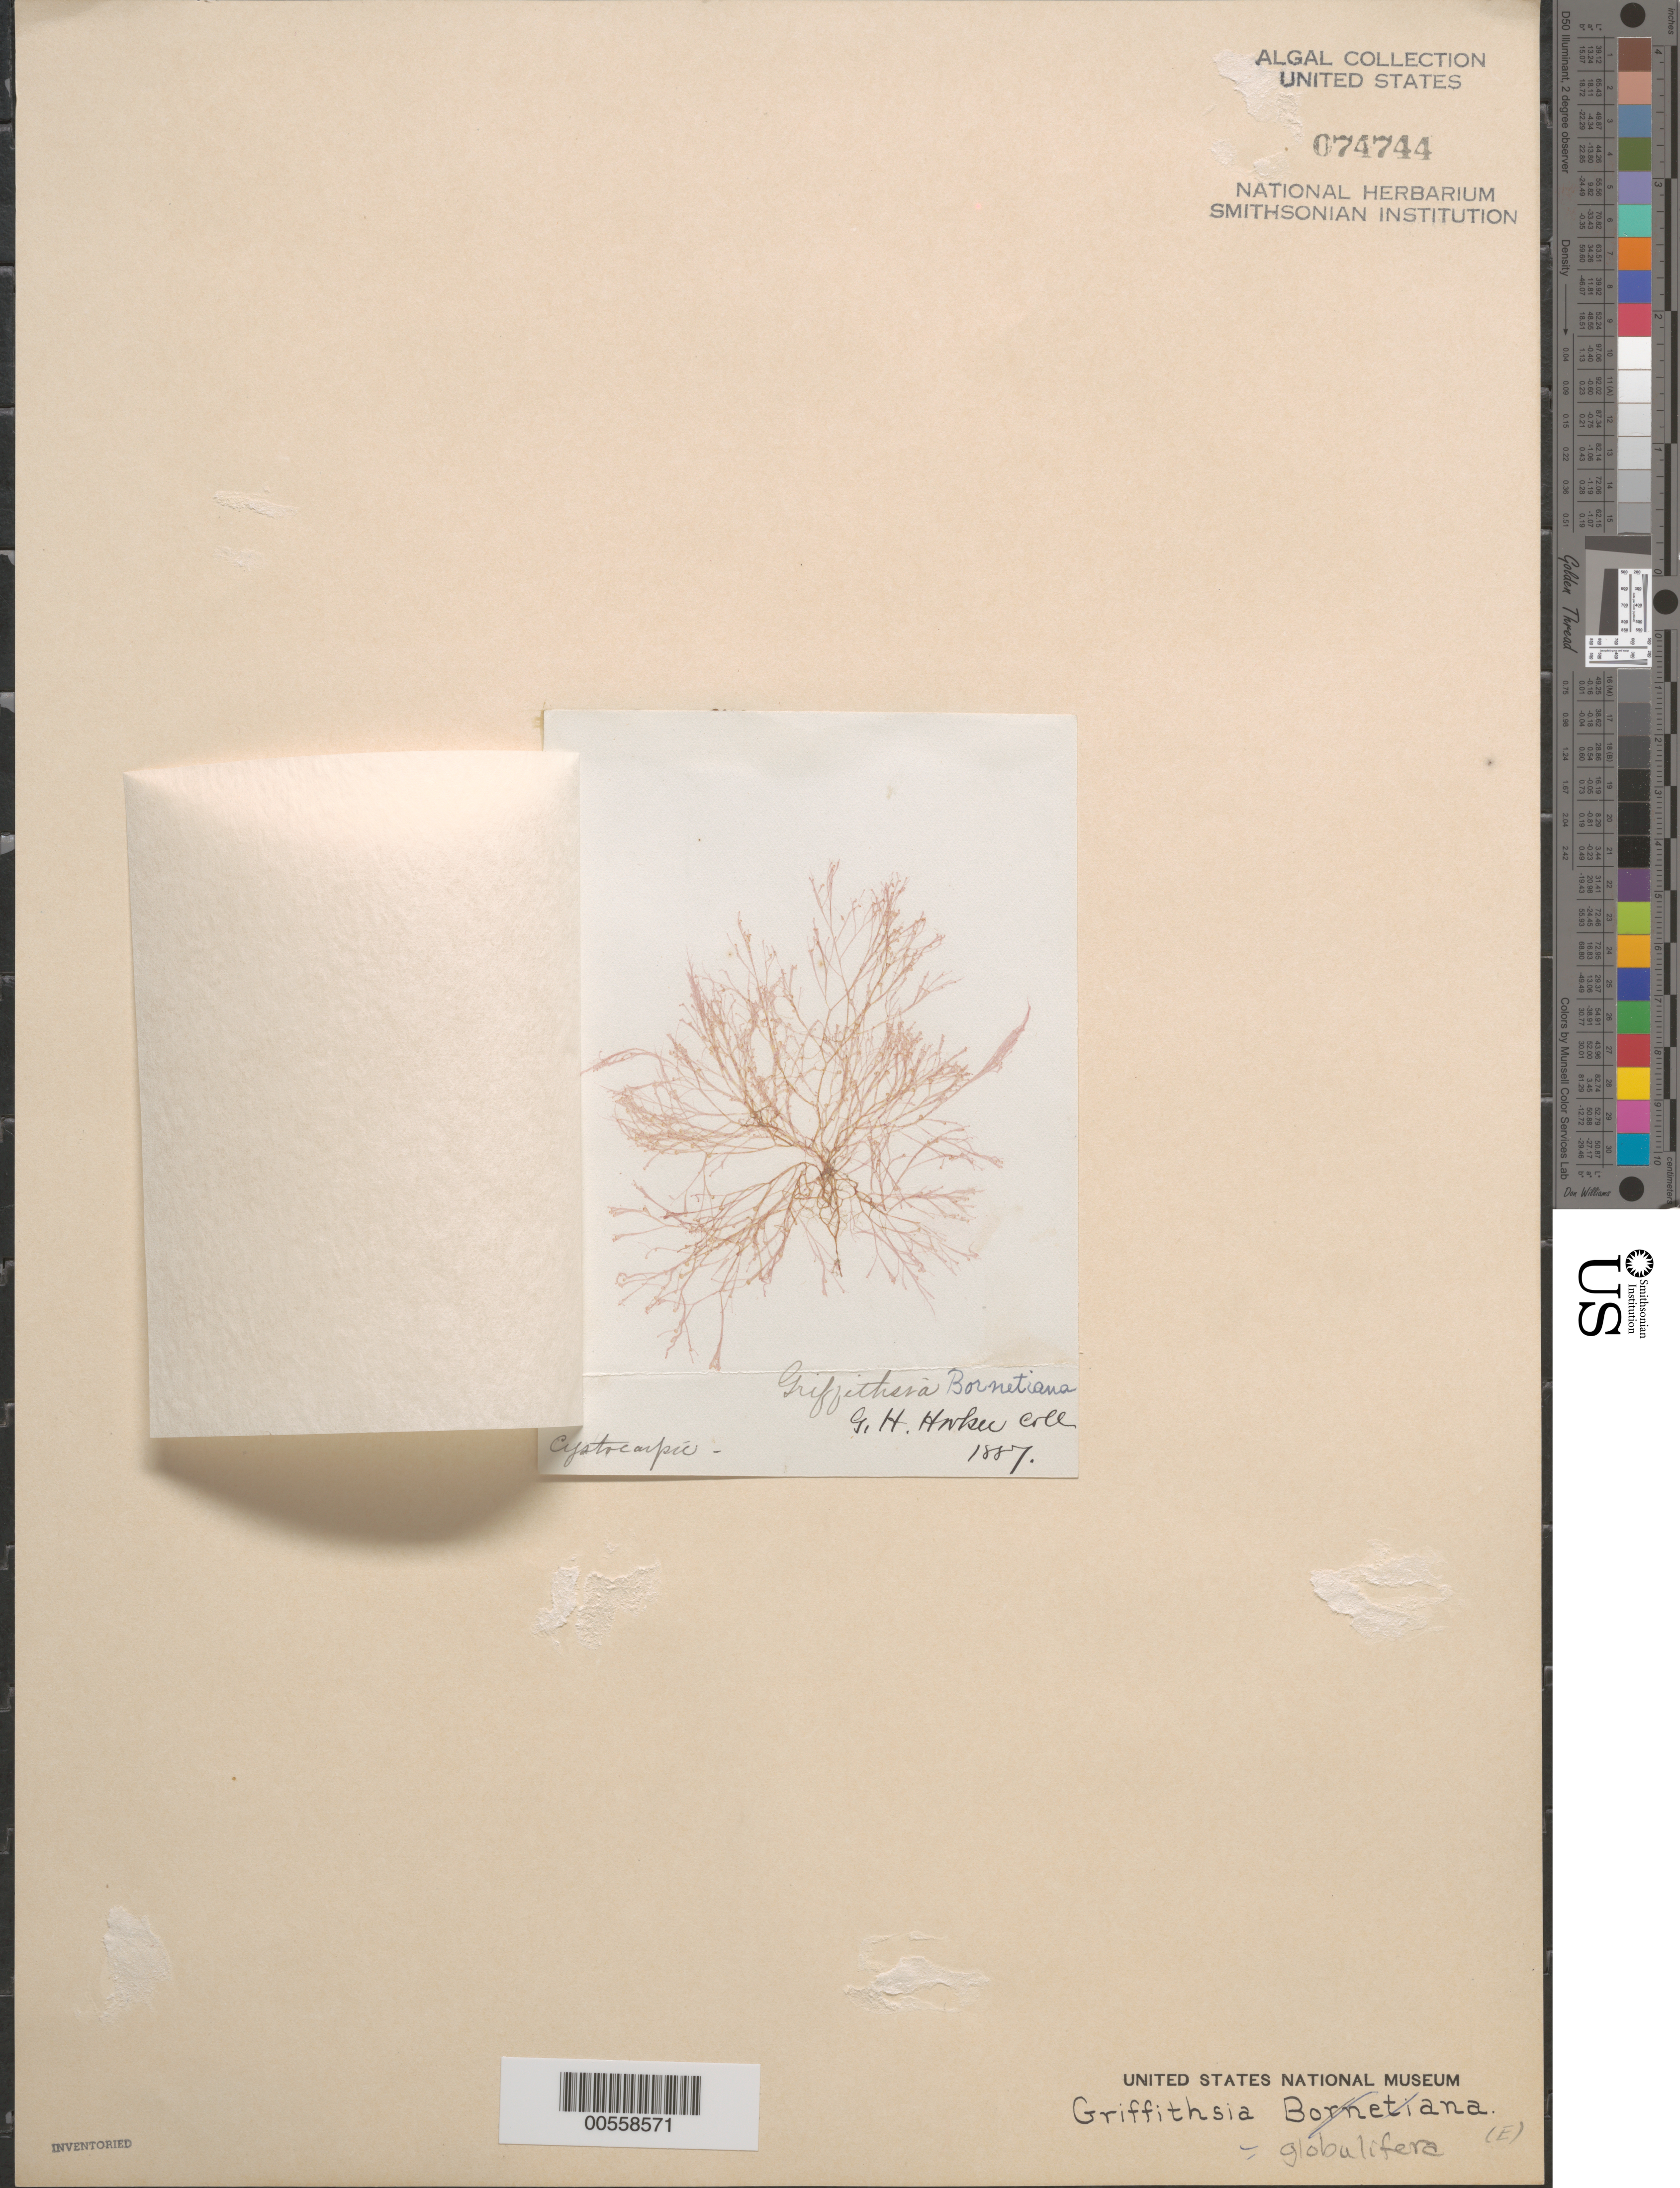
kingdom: Plantae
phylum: Rhodophyta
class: Florideophyceae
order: Ceramiales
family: Wrangeliaceae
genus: Griffithsia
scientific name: Griffithsia globulifera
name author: Harv. ex Kütz.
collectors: G. H. Hooker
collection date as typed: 1887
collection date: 1887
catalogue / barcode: US 74744